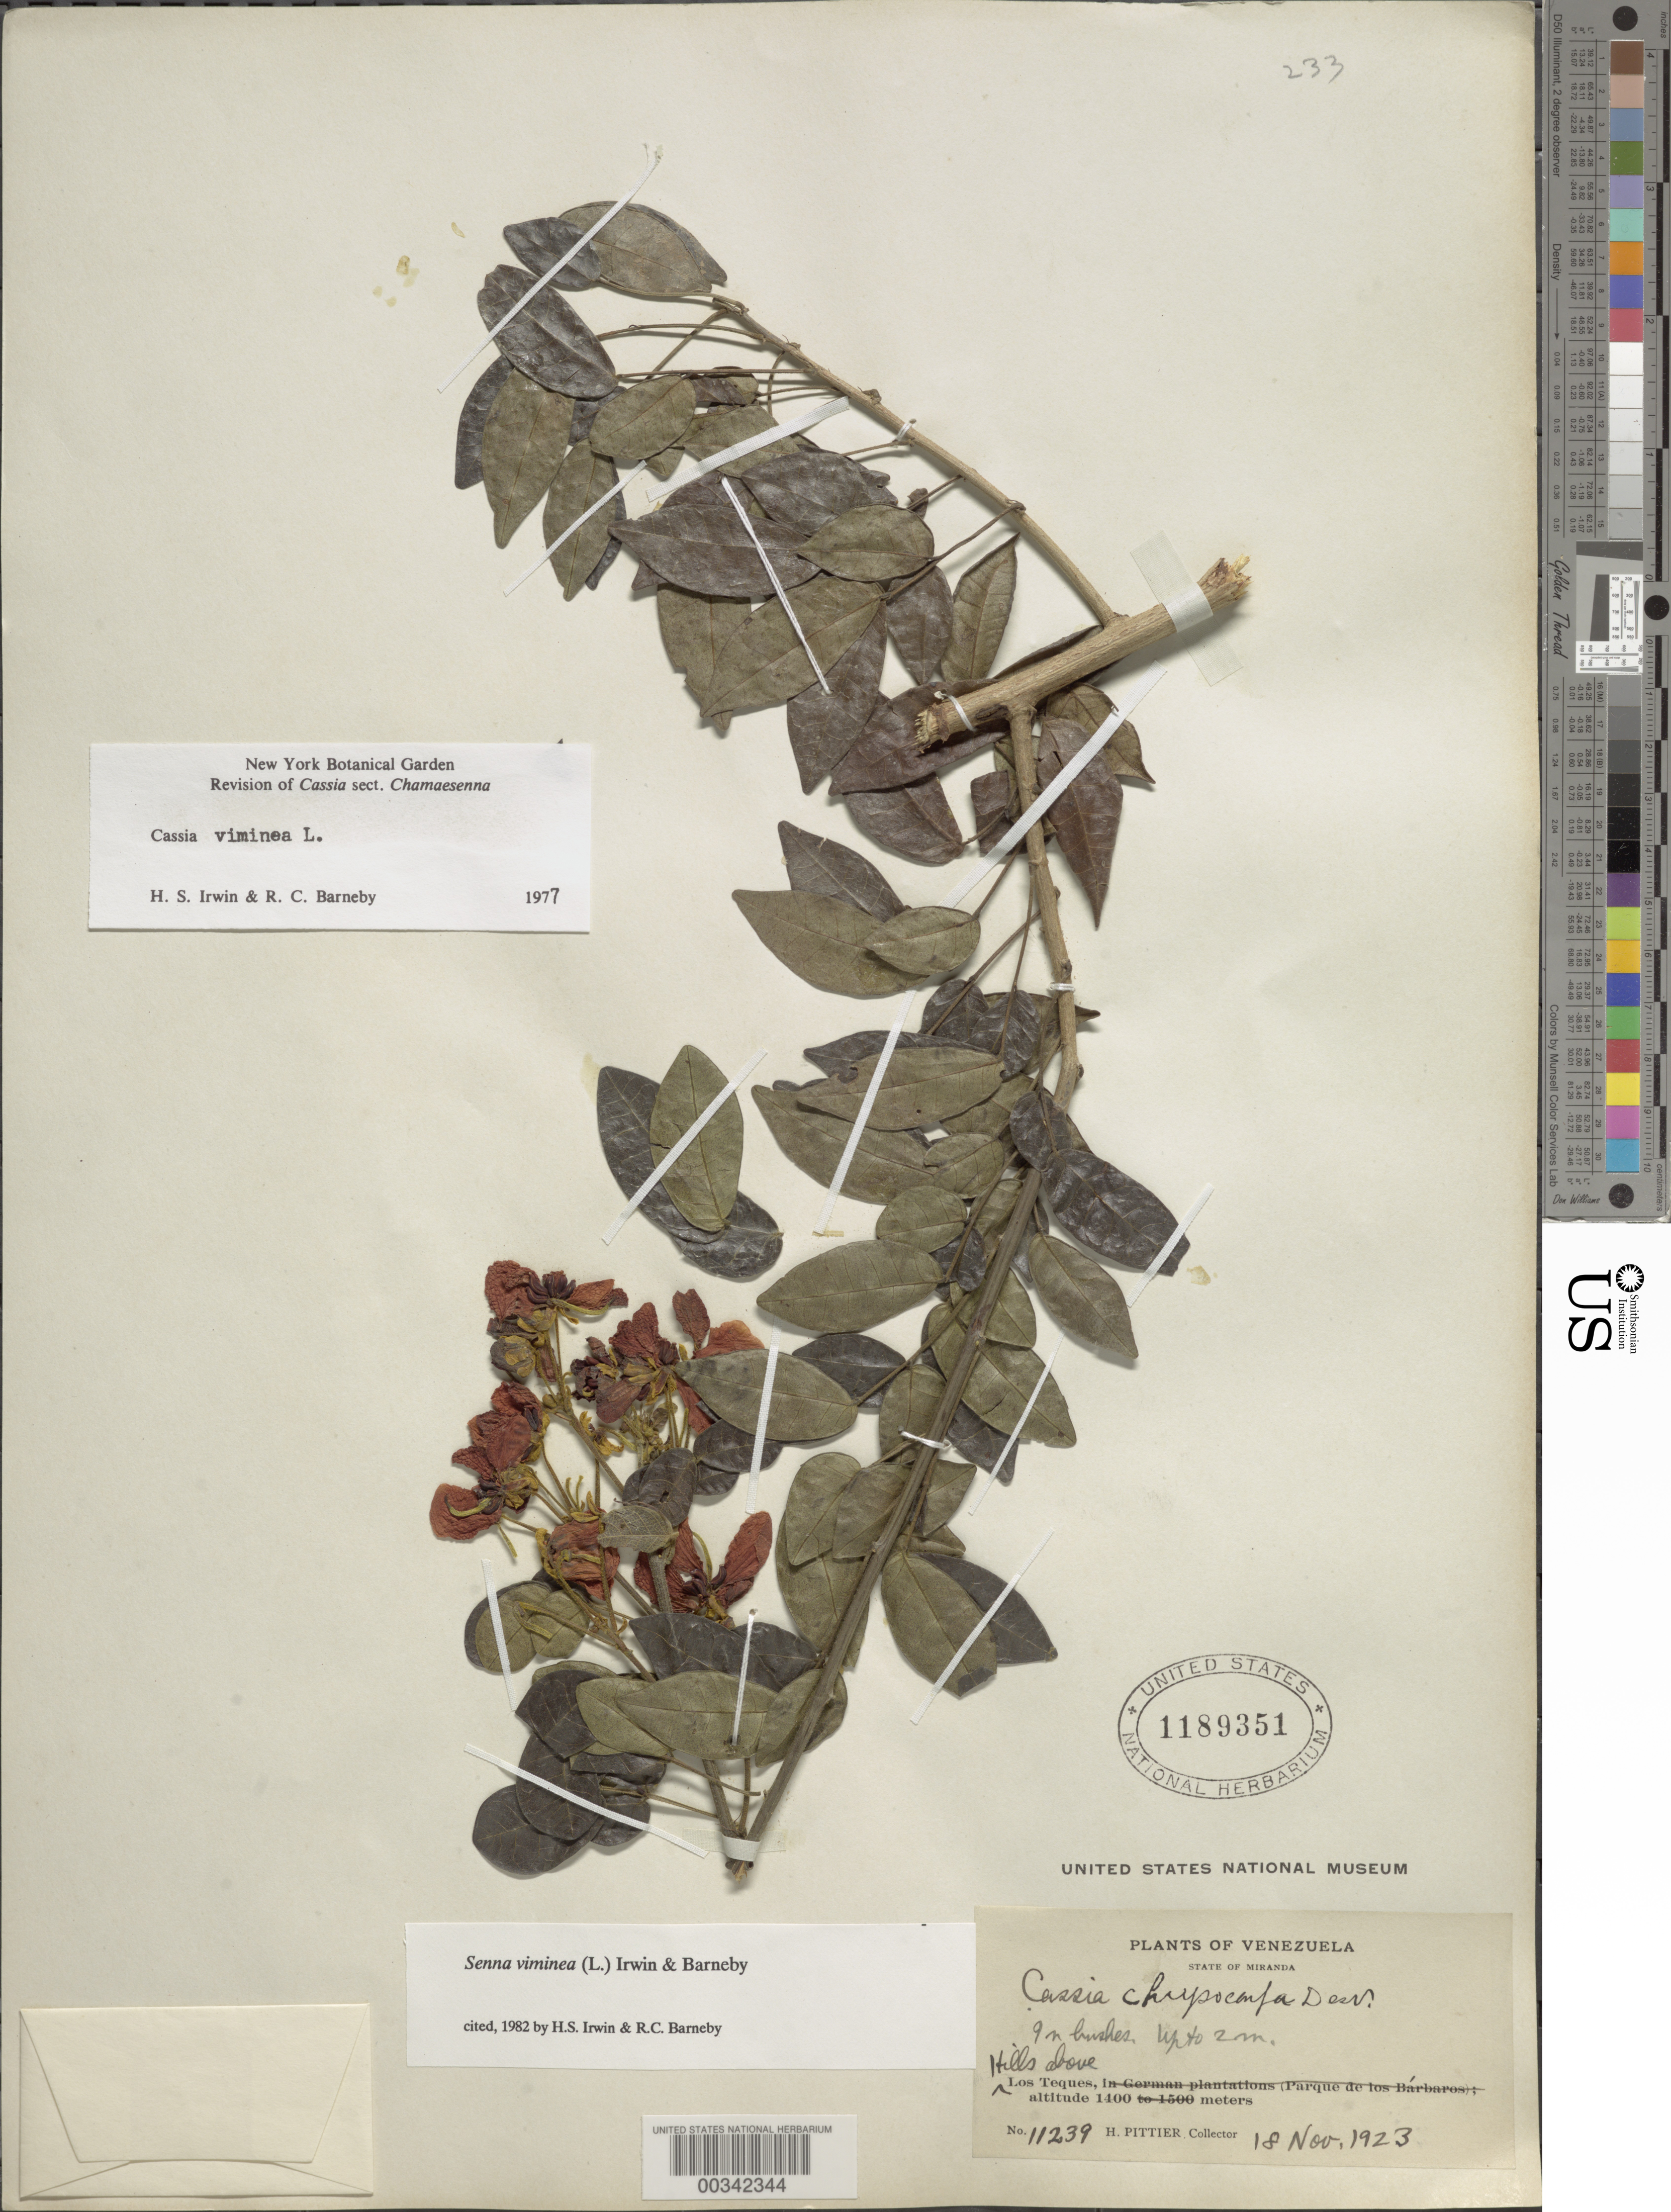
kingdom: Plantae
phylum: Tracheophyta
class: Magnoliopsida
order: Fabales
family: Fabaceae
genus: Senna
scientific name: Senna viminea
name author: (L.) H.S. Irwin & Barneby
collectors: H. F. Pittier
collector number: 11239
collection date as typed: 18 Nov 1923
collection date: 1923-11-18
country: Venezuela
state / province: Miranda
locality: Los teques, acuario de carrizales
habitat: Hills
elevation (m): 1400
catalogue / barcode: US 1189351